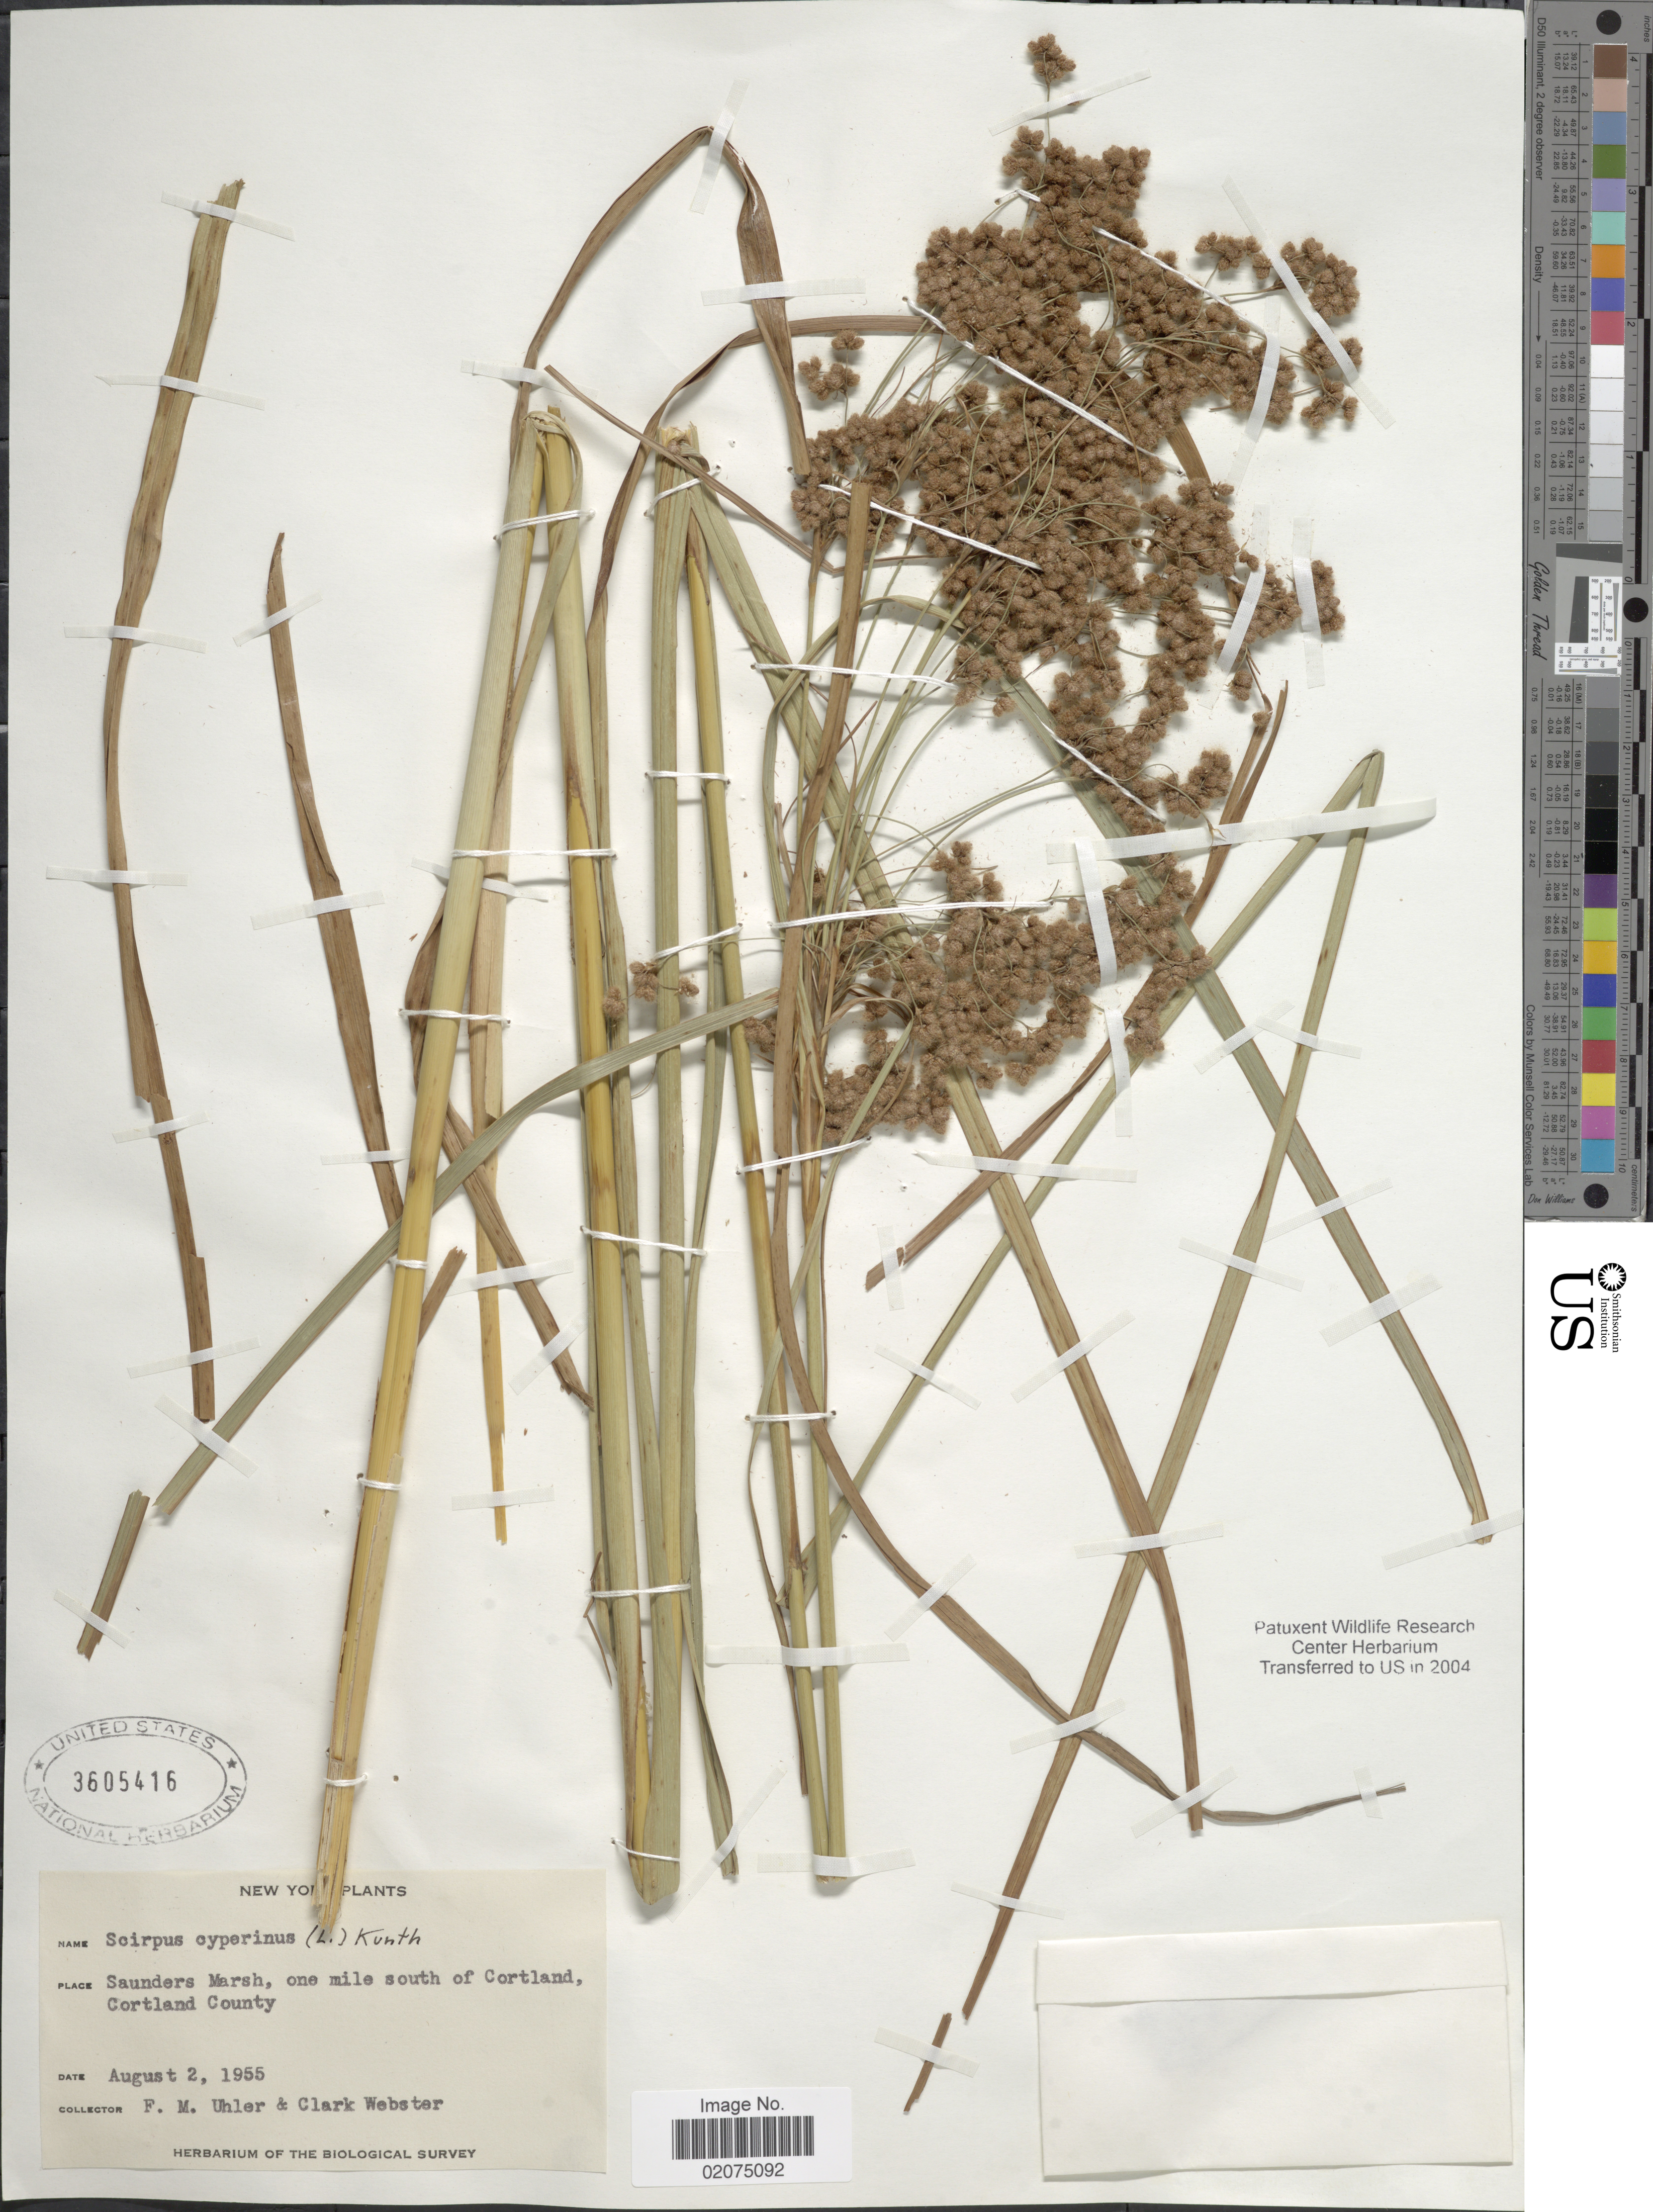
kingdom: Plantae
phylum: Tracheophyta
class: Liliopsida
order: Poales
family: Cyperaceae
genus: Scirpus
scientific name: Scirpus cyperinus (L.) Kunth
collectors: F. M. Uhler & C. Webster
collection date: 1955-08-02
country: United States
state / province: New York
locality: One mile south of Cortland, Cortland County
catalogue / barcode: US 3605416